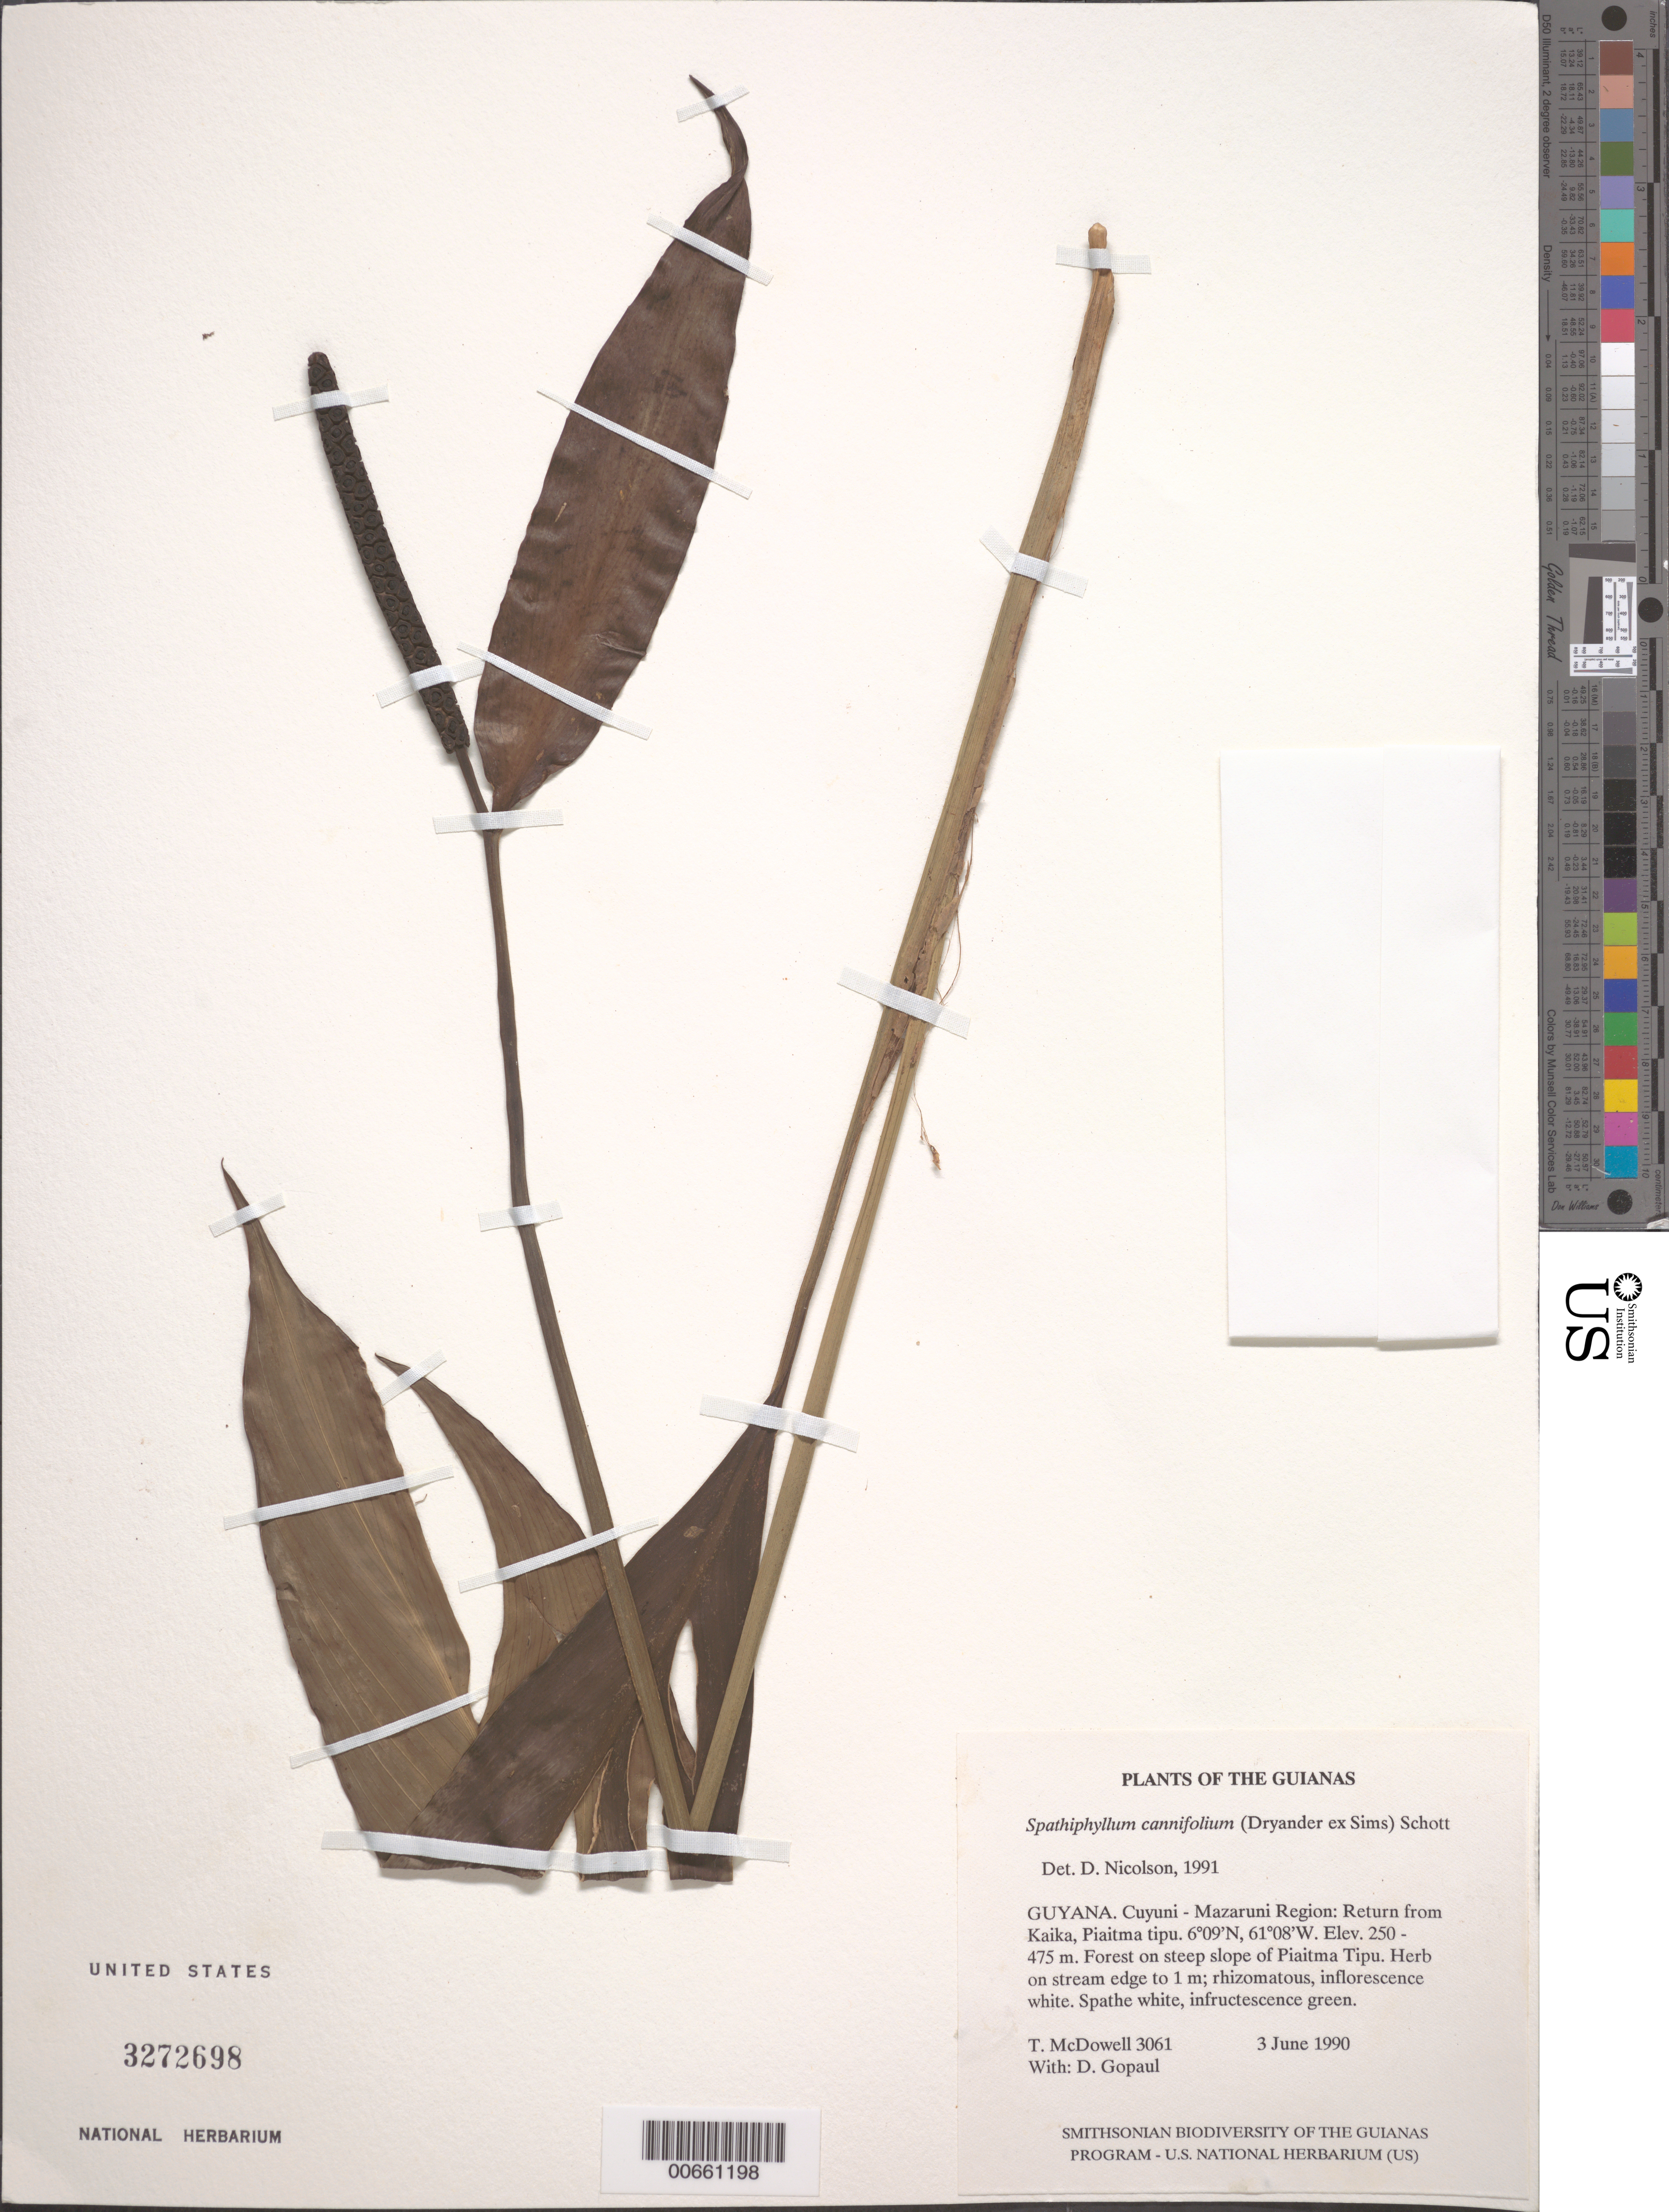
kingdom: Plantae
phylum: Tracheophyta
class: Liliopsida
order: Alismatales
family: Araceae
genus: Spathiphyllum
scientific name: Spathiphyllum cannifolium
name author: (Dryand. ex Sims) Schott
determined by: Nicolson, Dan H.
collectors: T. McDowell, D. Hughs & D. Gopaul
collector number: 3061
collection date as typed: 3 June 1990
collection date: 1990-06-03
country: Guyana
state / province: Cuyuni-Mazaruni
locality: Return from Kaikan, Piaitma tipu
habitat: Forest on steep slope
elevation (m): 250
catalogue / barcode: US 3272698